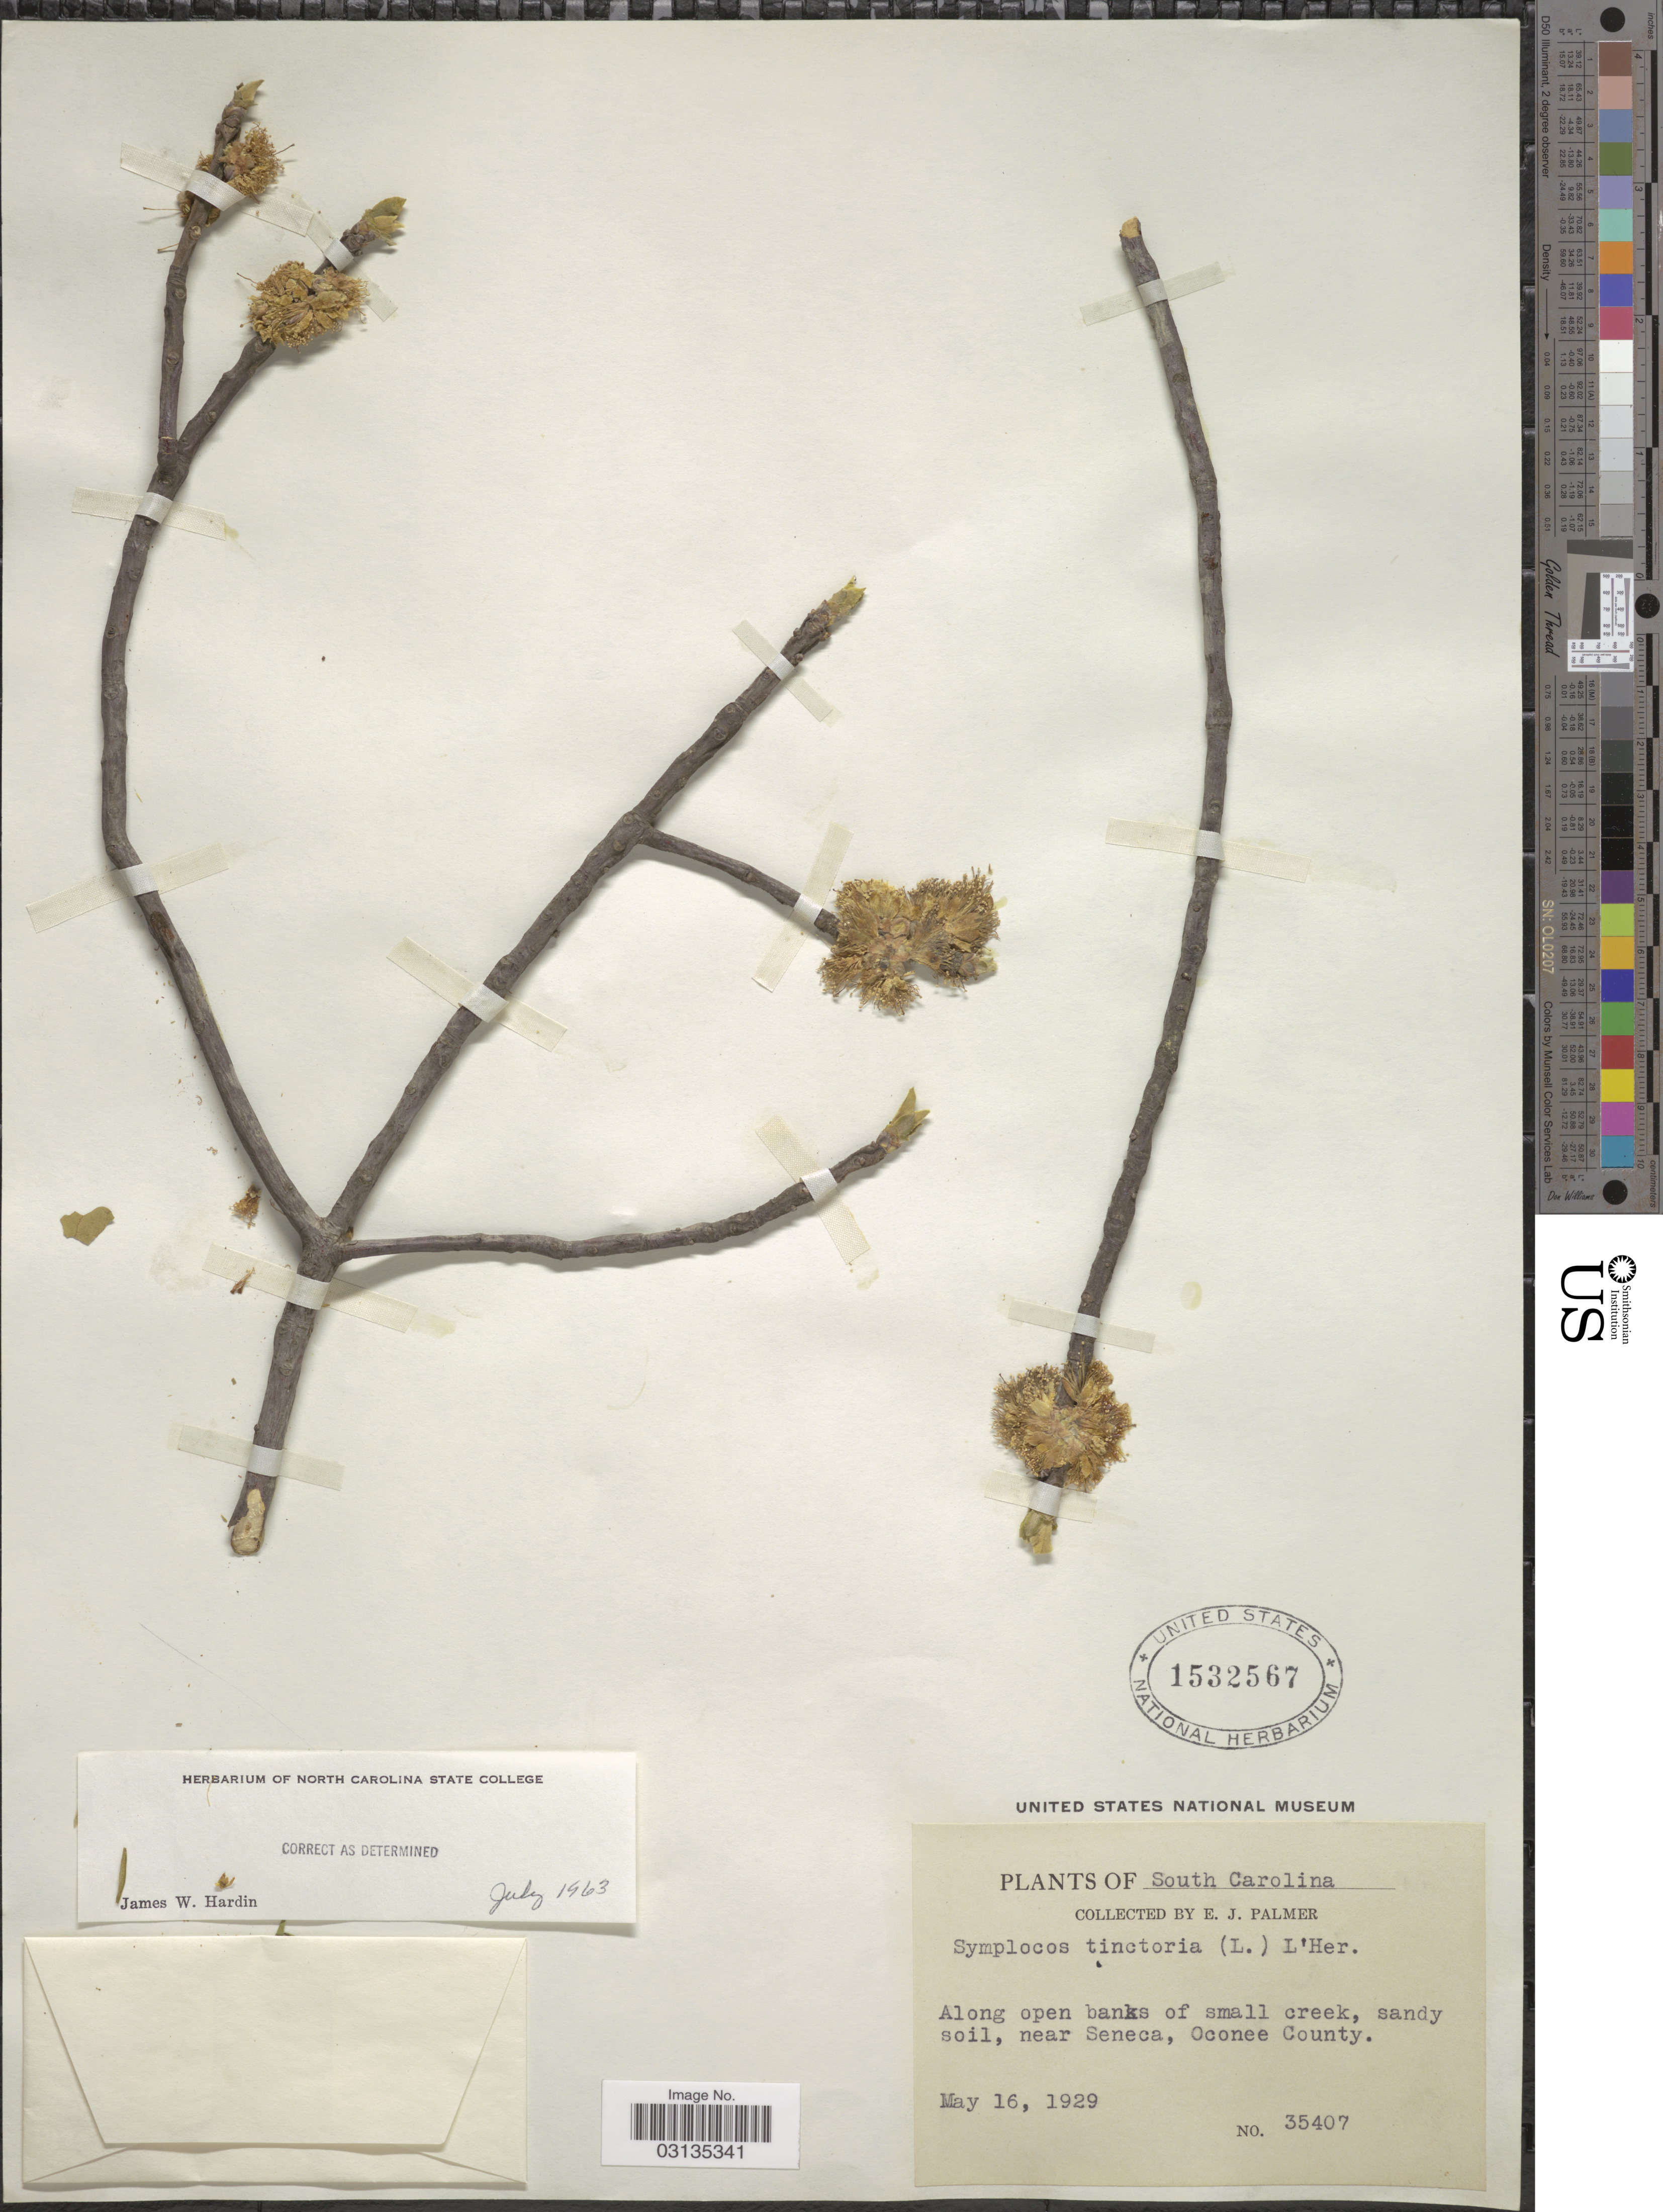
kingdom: Plantae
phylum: Tracheophyta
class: Magnoliopsida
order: Ericales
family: Symplocaceae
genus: Symplocos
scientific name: Symplocos tinctoria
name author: (L.) L'Hér.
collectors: E. J. Palmer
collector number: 35407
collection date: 1929-05-16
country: United States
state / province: South Carolina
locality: Near Seneca, Oconee County.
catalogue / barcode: US 1532567